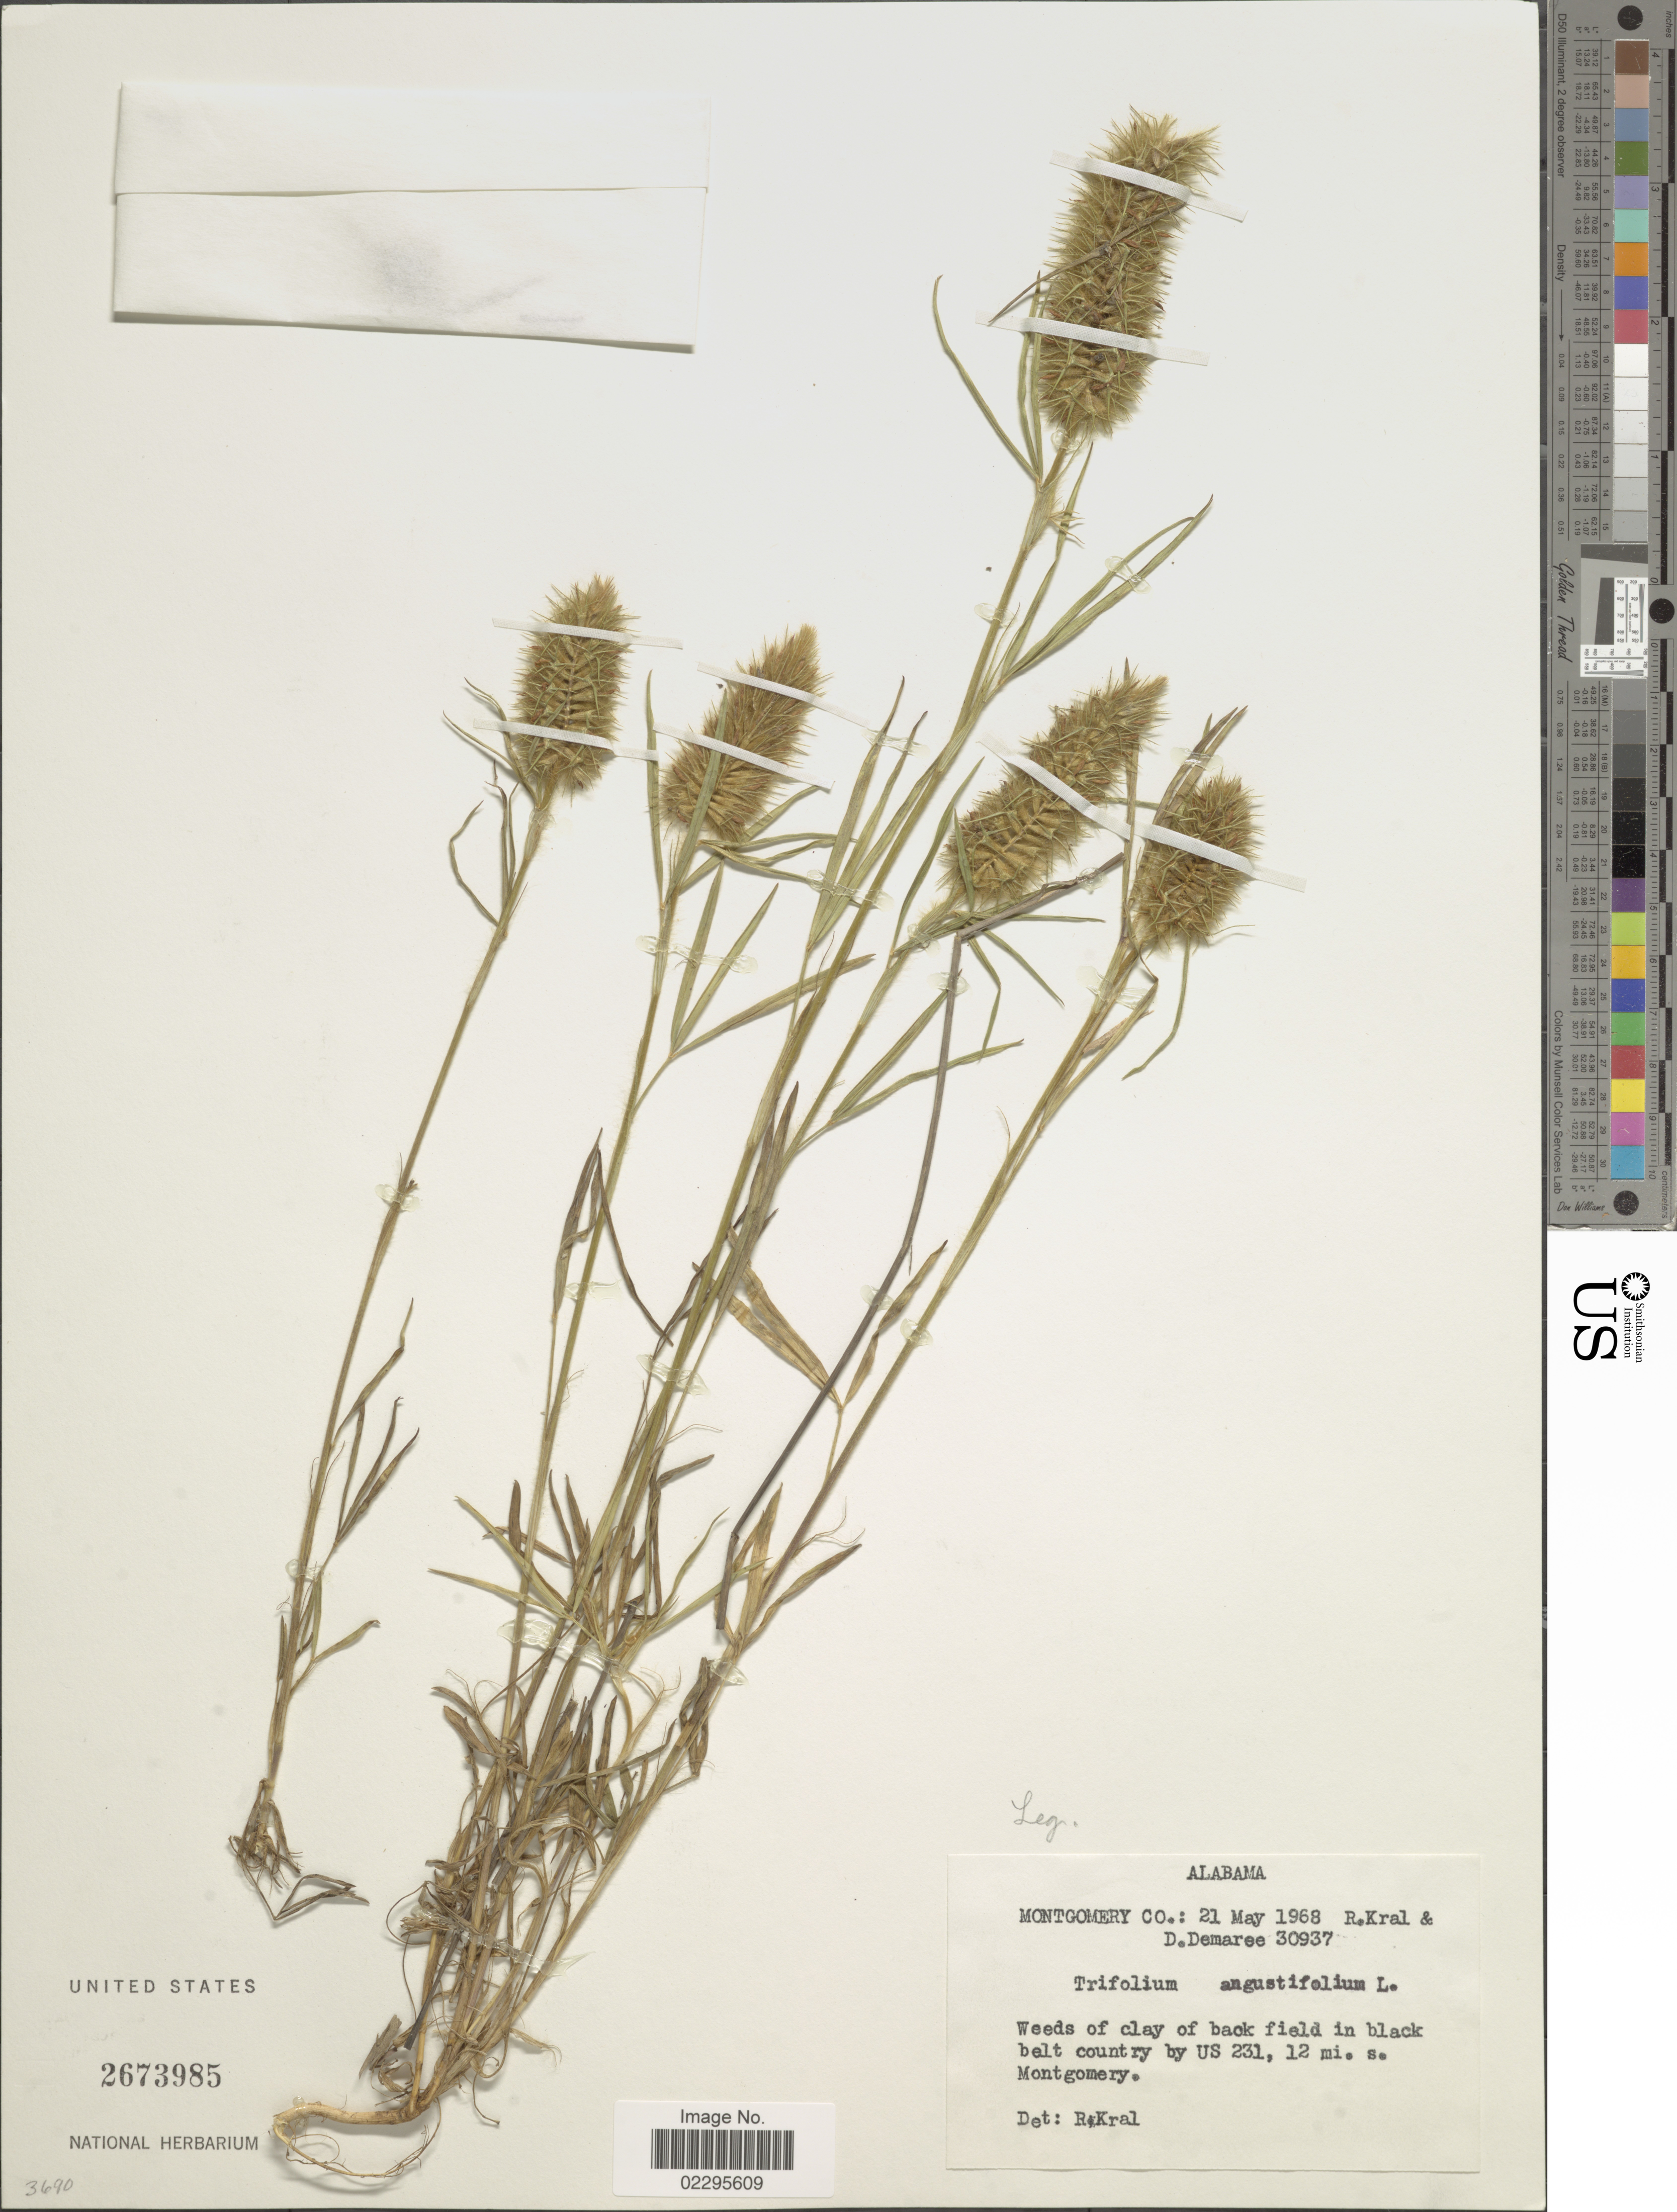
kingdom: Plantae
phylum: Tracheophyta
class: Magnoliopsida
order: Fabales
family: Fabaceae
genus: Trifolium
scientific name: Trifolium angustifolium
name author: L.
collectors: R. Kral & D. Demaree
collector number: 30937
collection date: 1968-05-21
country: United States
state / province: Alabama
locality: Montgomery Co.: black belt country by US 231, 12 mi. s. Montgomery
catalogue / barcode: US 2673985